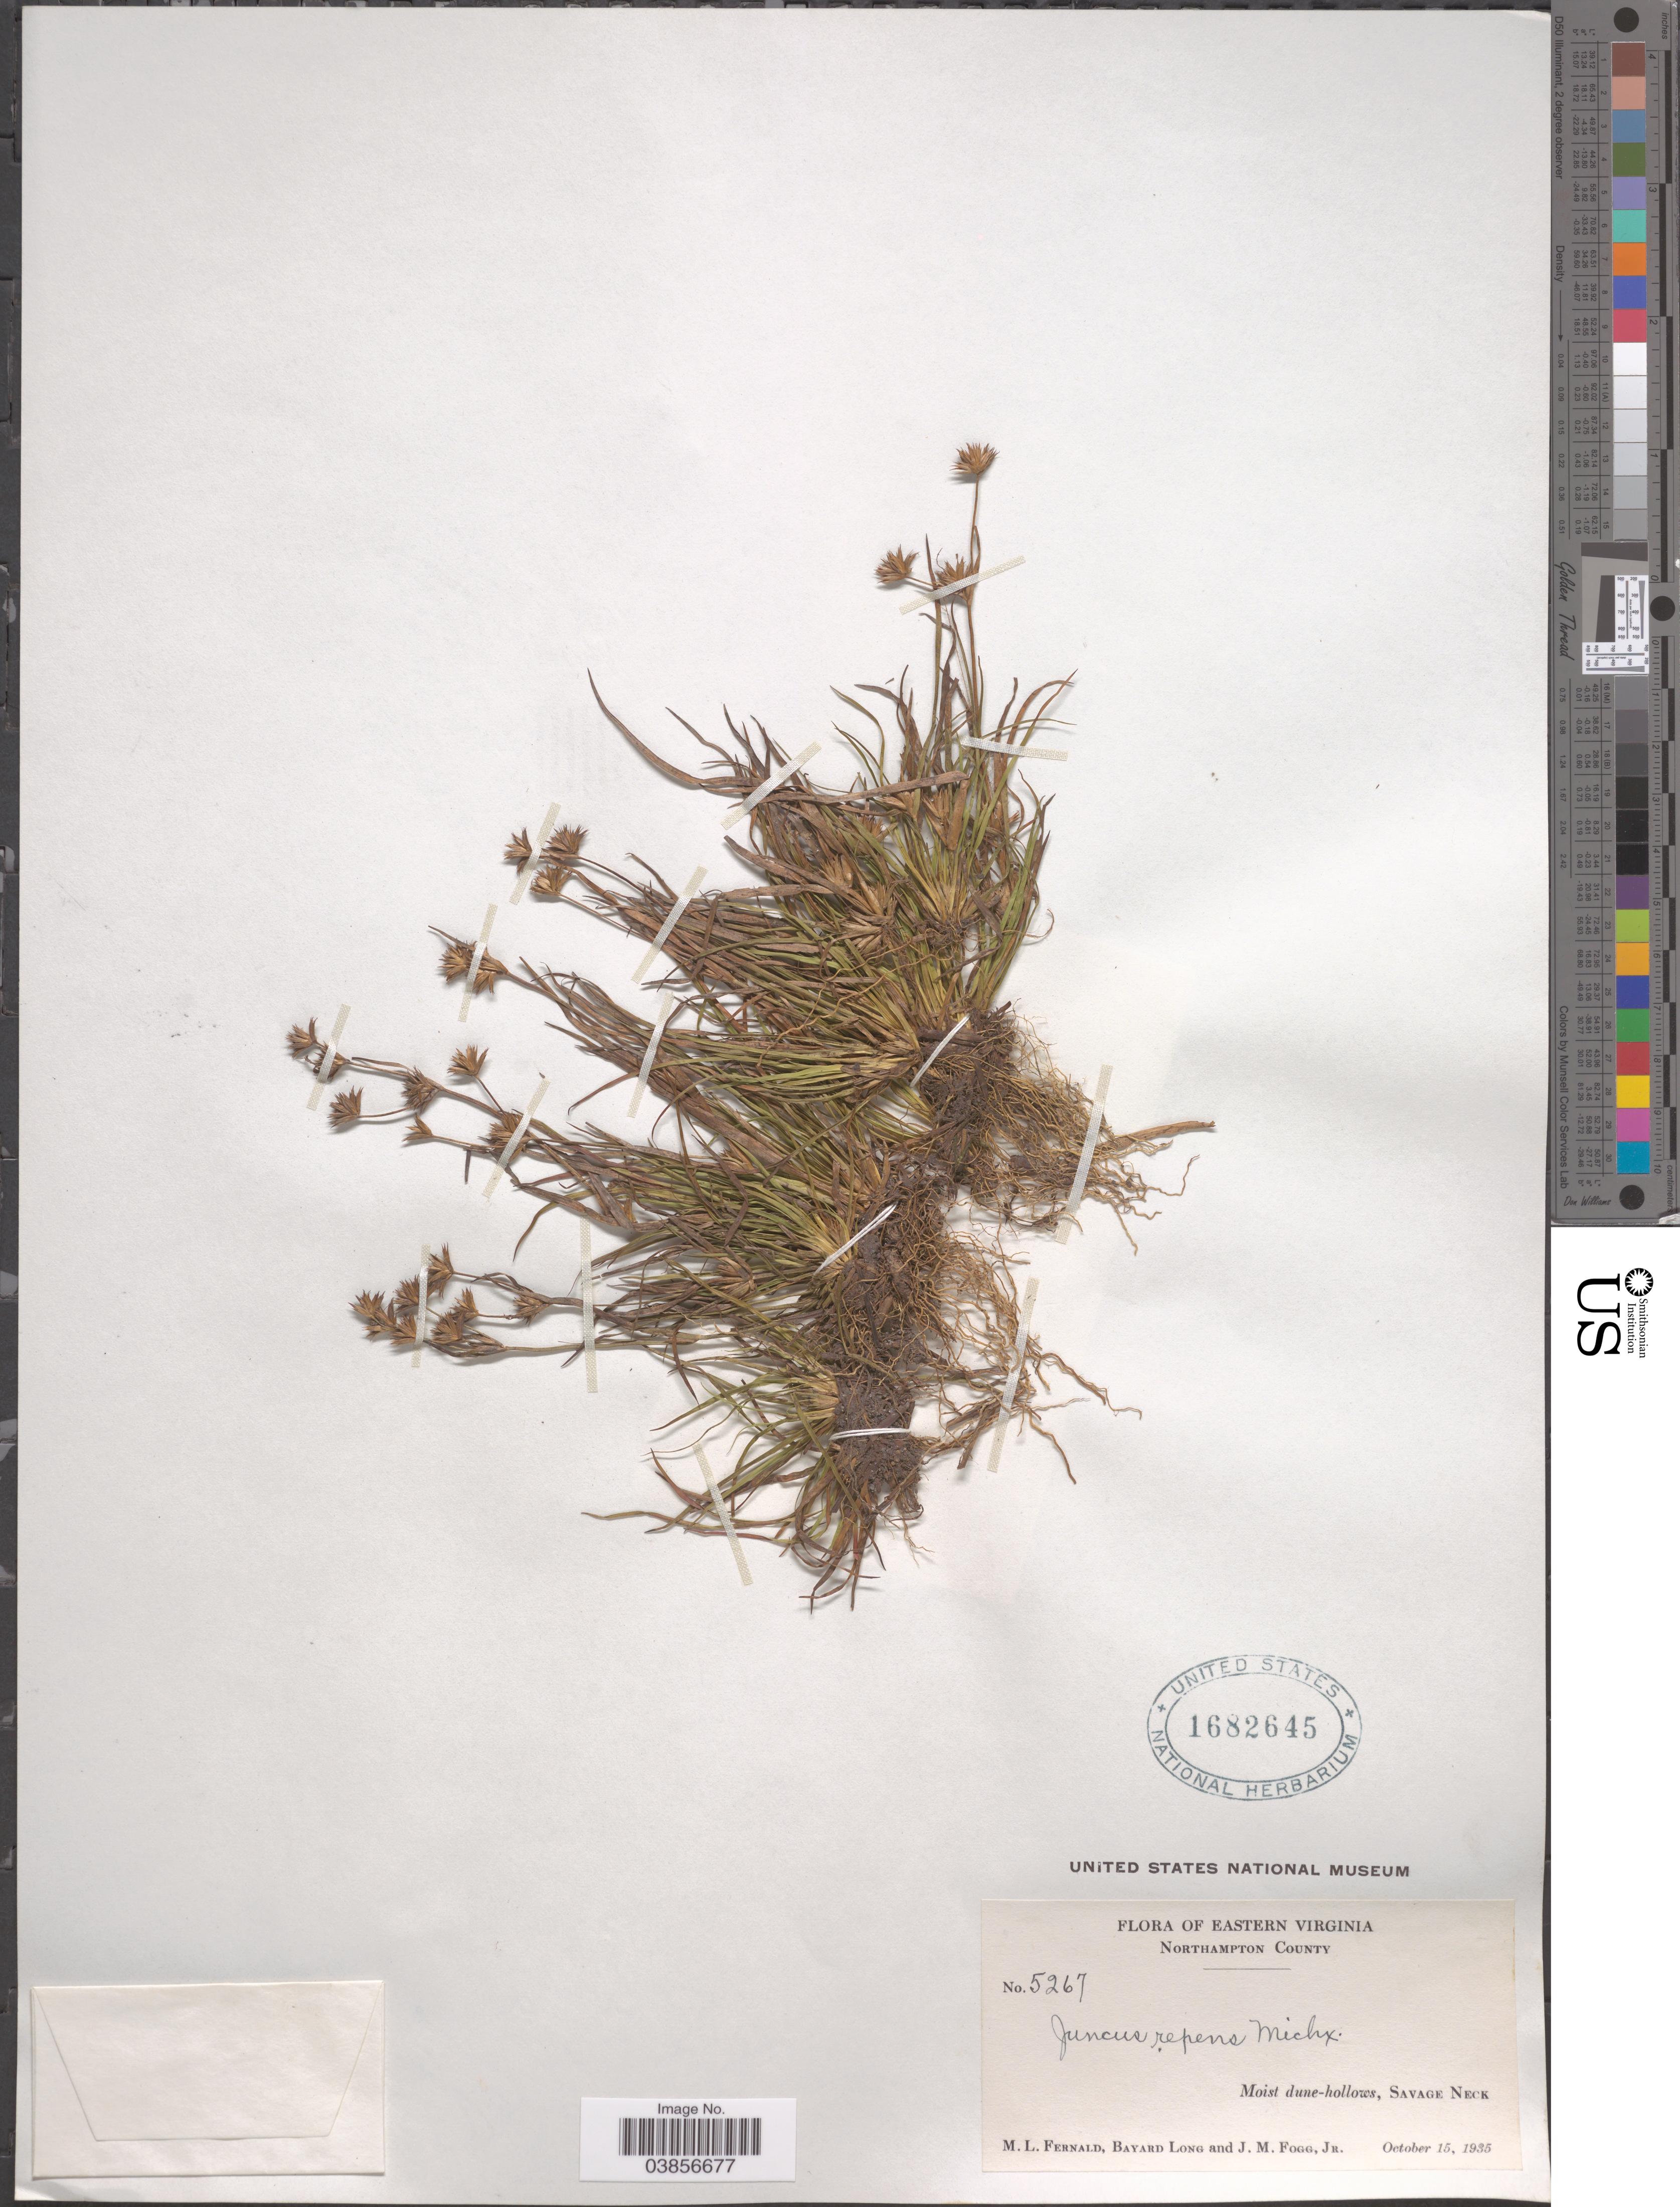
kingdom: Plantae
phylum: Tracheophyta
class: Liliopsida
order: Poales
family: Juncaceae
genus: Juncus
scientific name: Juncus repens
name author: Michx.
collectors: M. L. Fernald, B. Long & J. Fogg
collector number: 5267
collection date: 1935-10-15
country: United States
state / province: Virginia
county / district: Northampton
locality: Eastern Virginia. Savage Neck.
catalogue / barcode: US 1682645